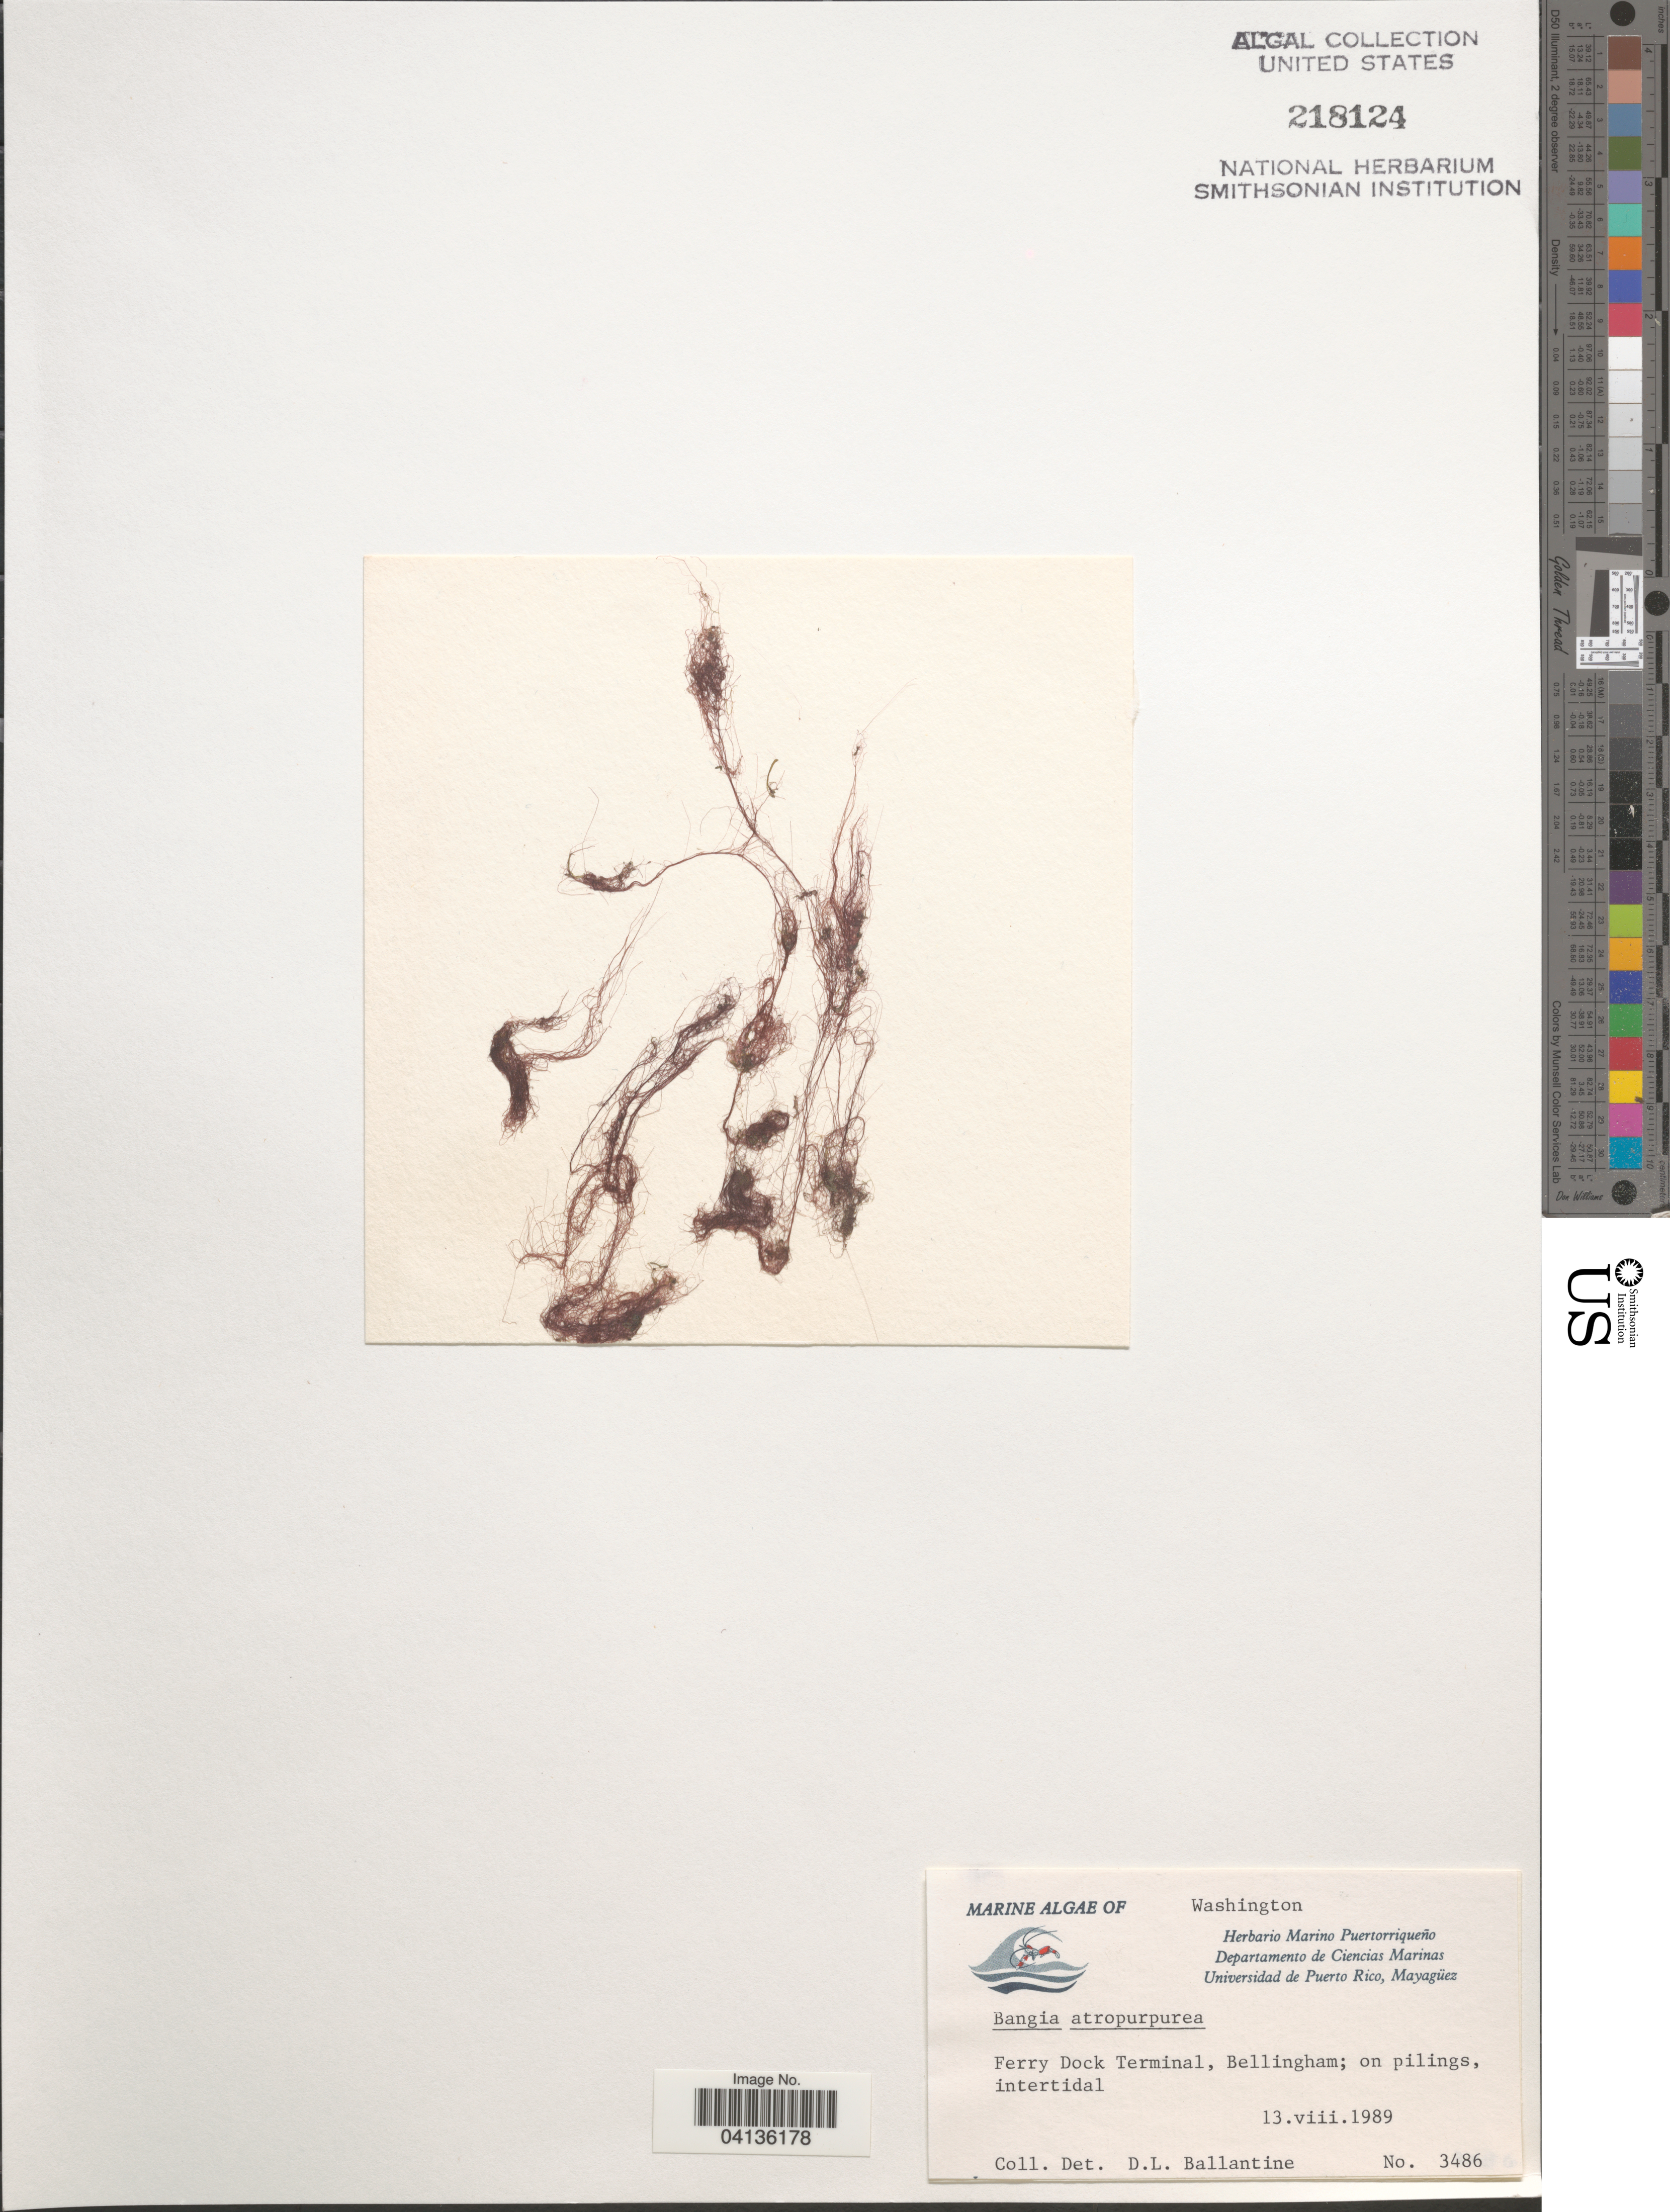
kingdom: Plantae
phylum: Rhodophyta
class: Bangiophyceae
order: Bangiales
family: Bangiaceae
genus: Bangia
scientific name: Bangia atropurpurea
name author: (Mertens ex Roth) C. Agardh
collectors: D.L. Ballantine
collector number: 3486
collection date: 1989-08-13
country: United States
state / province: Washington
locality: Ferry Dock Terminal, Bellingham.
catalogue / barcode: US 218124